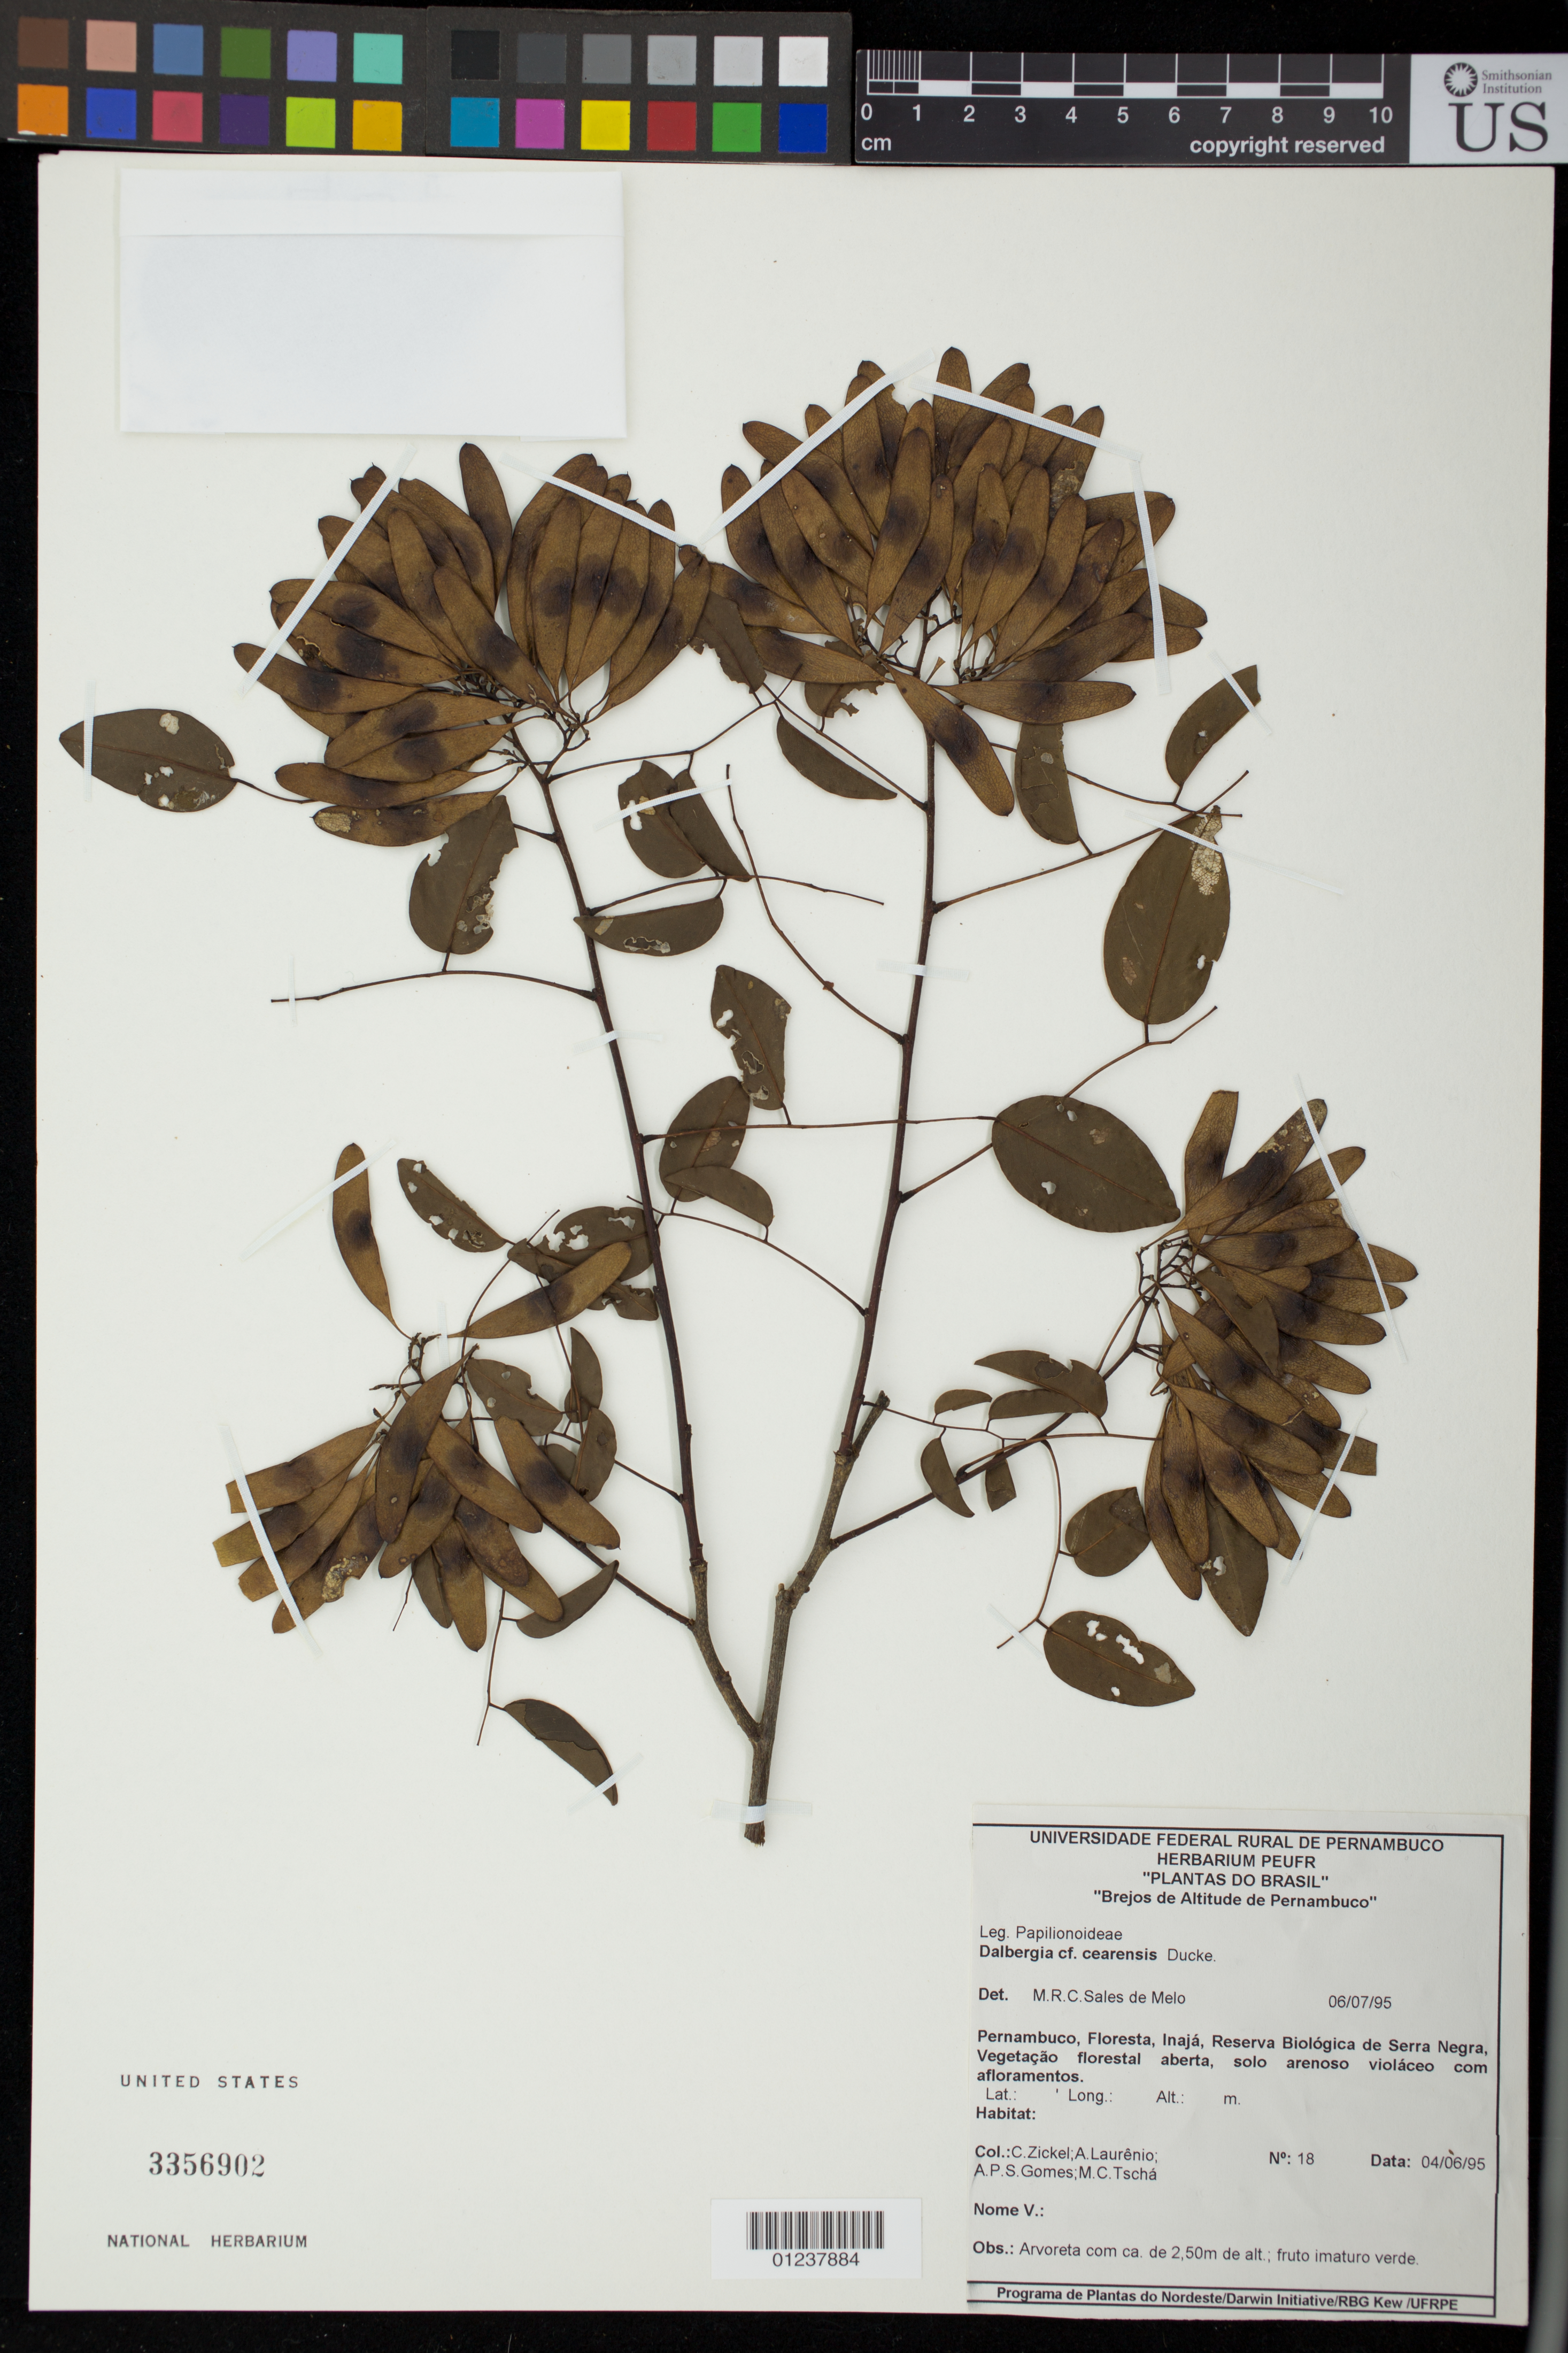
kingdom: Plantae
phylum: Tracheophyta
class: Magnoliopsida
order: Fabales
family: Fabaceae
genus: Dalbergia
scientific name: Dalbergia cearensis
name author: Ducke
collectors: C.S. Zickel, A. Laurenio, A. P. S. Gomes & M. Tscha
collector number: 18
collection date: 1995-06-04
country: Brazil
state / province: Pernambuco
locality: Floresta, Inaja, Reserva Biologica de Serra Negra.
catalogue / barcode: US 3356902